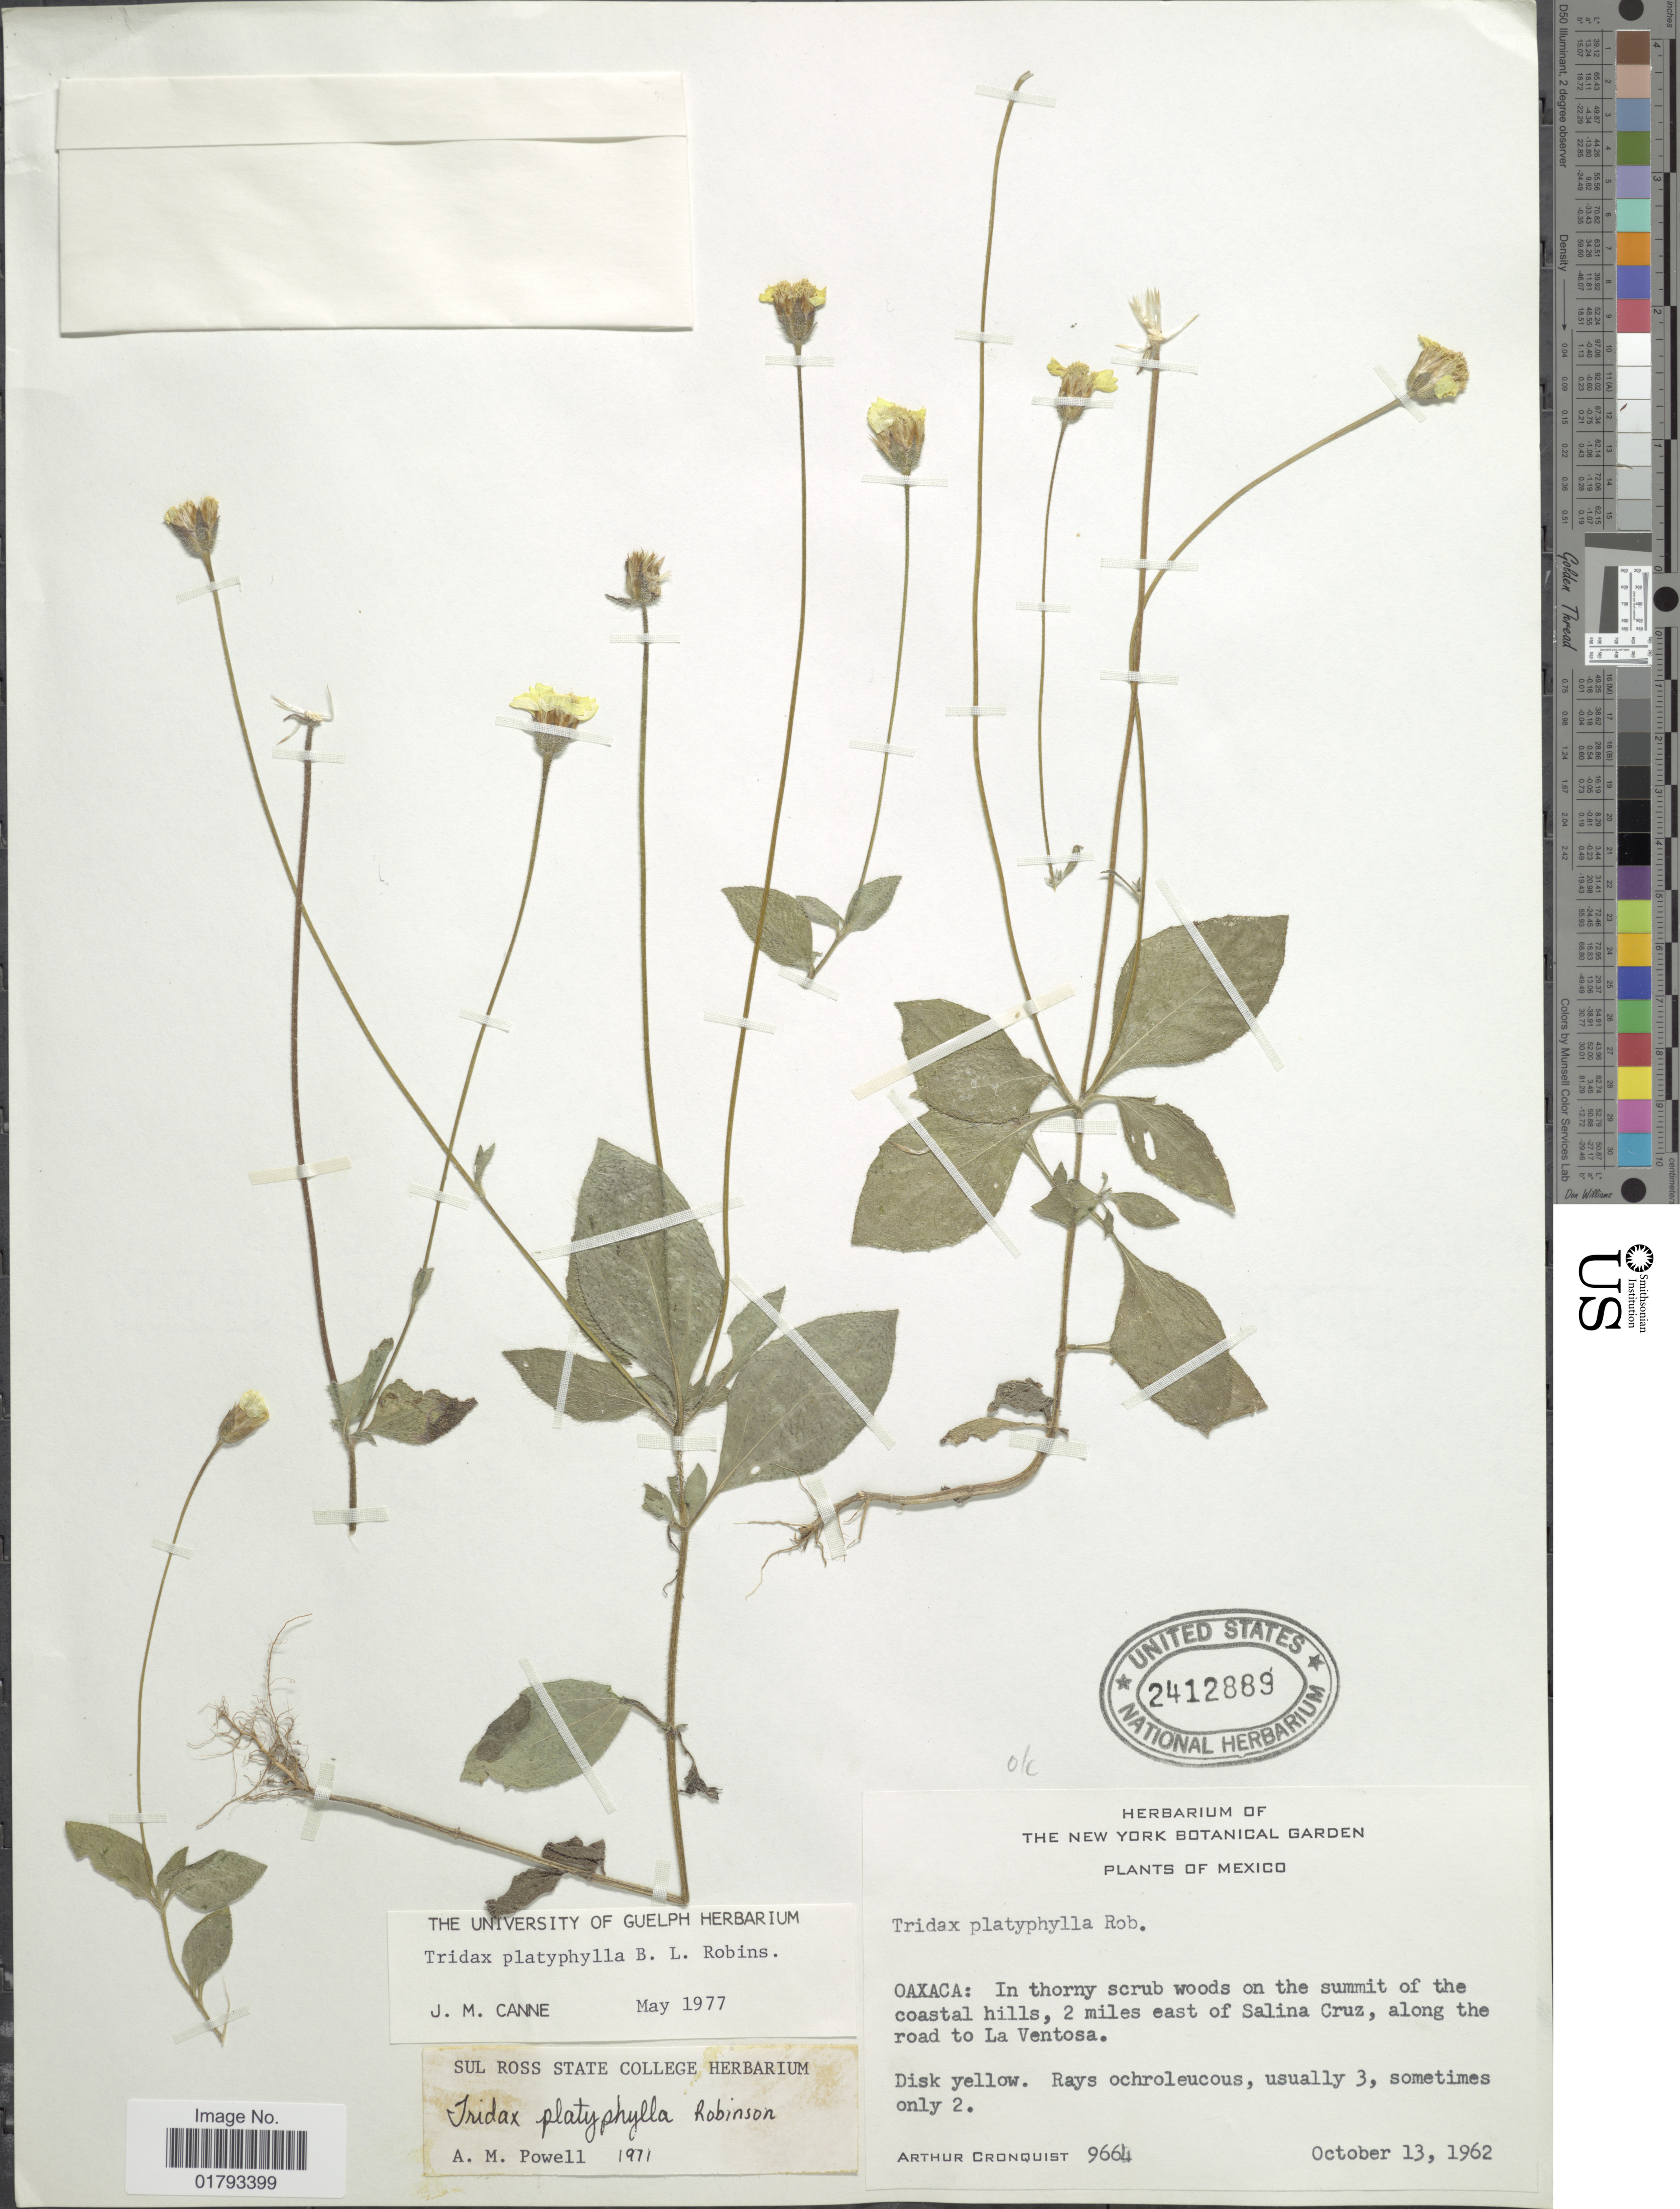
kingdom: Plantae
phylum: Tracheophyta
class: Magnoliopsida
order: Asterales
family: Asteraceae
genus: Tridax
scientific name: Tridax platyphylla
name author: B.L. Rob.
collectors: A. J. Cronquist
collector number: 9664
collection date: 1962-10-13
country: Mexico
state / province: Oaxaca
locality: Oaxaca: In thorny scrub woods on the summit of the coastal hills, 2 miles east of Salina Cruz, along the road to La Ventosa.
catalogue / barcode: US 2412889